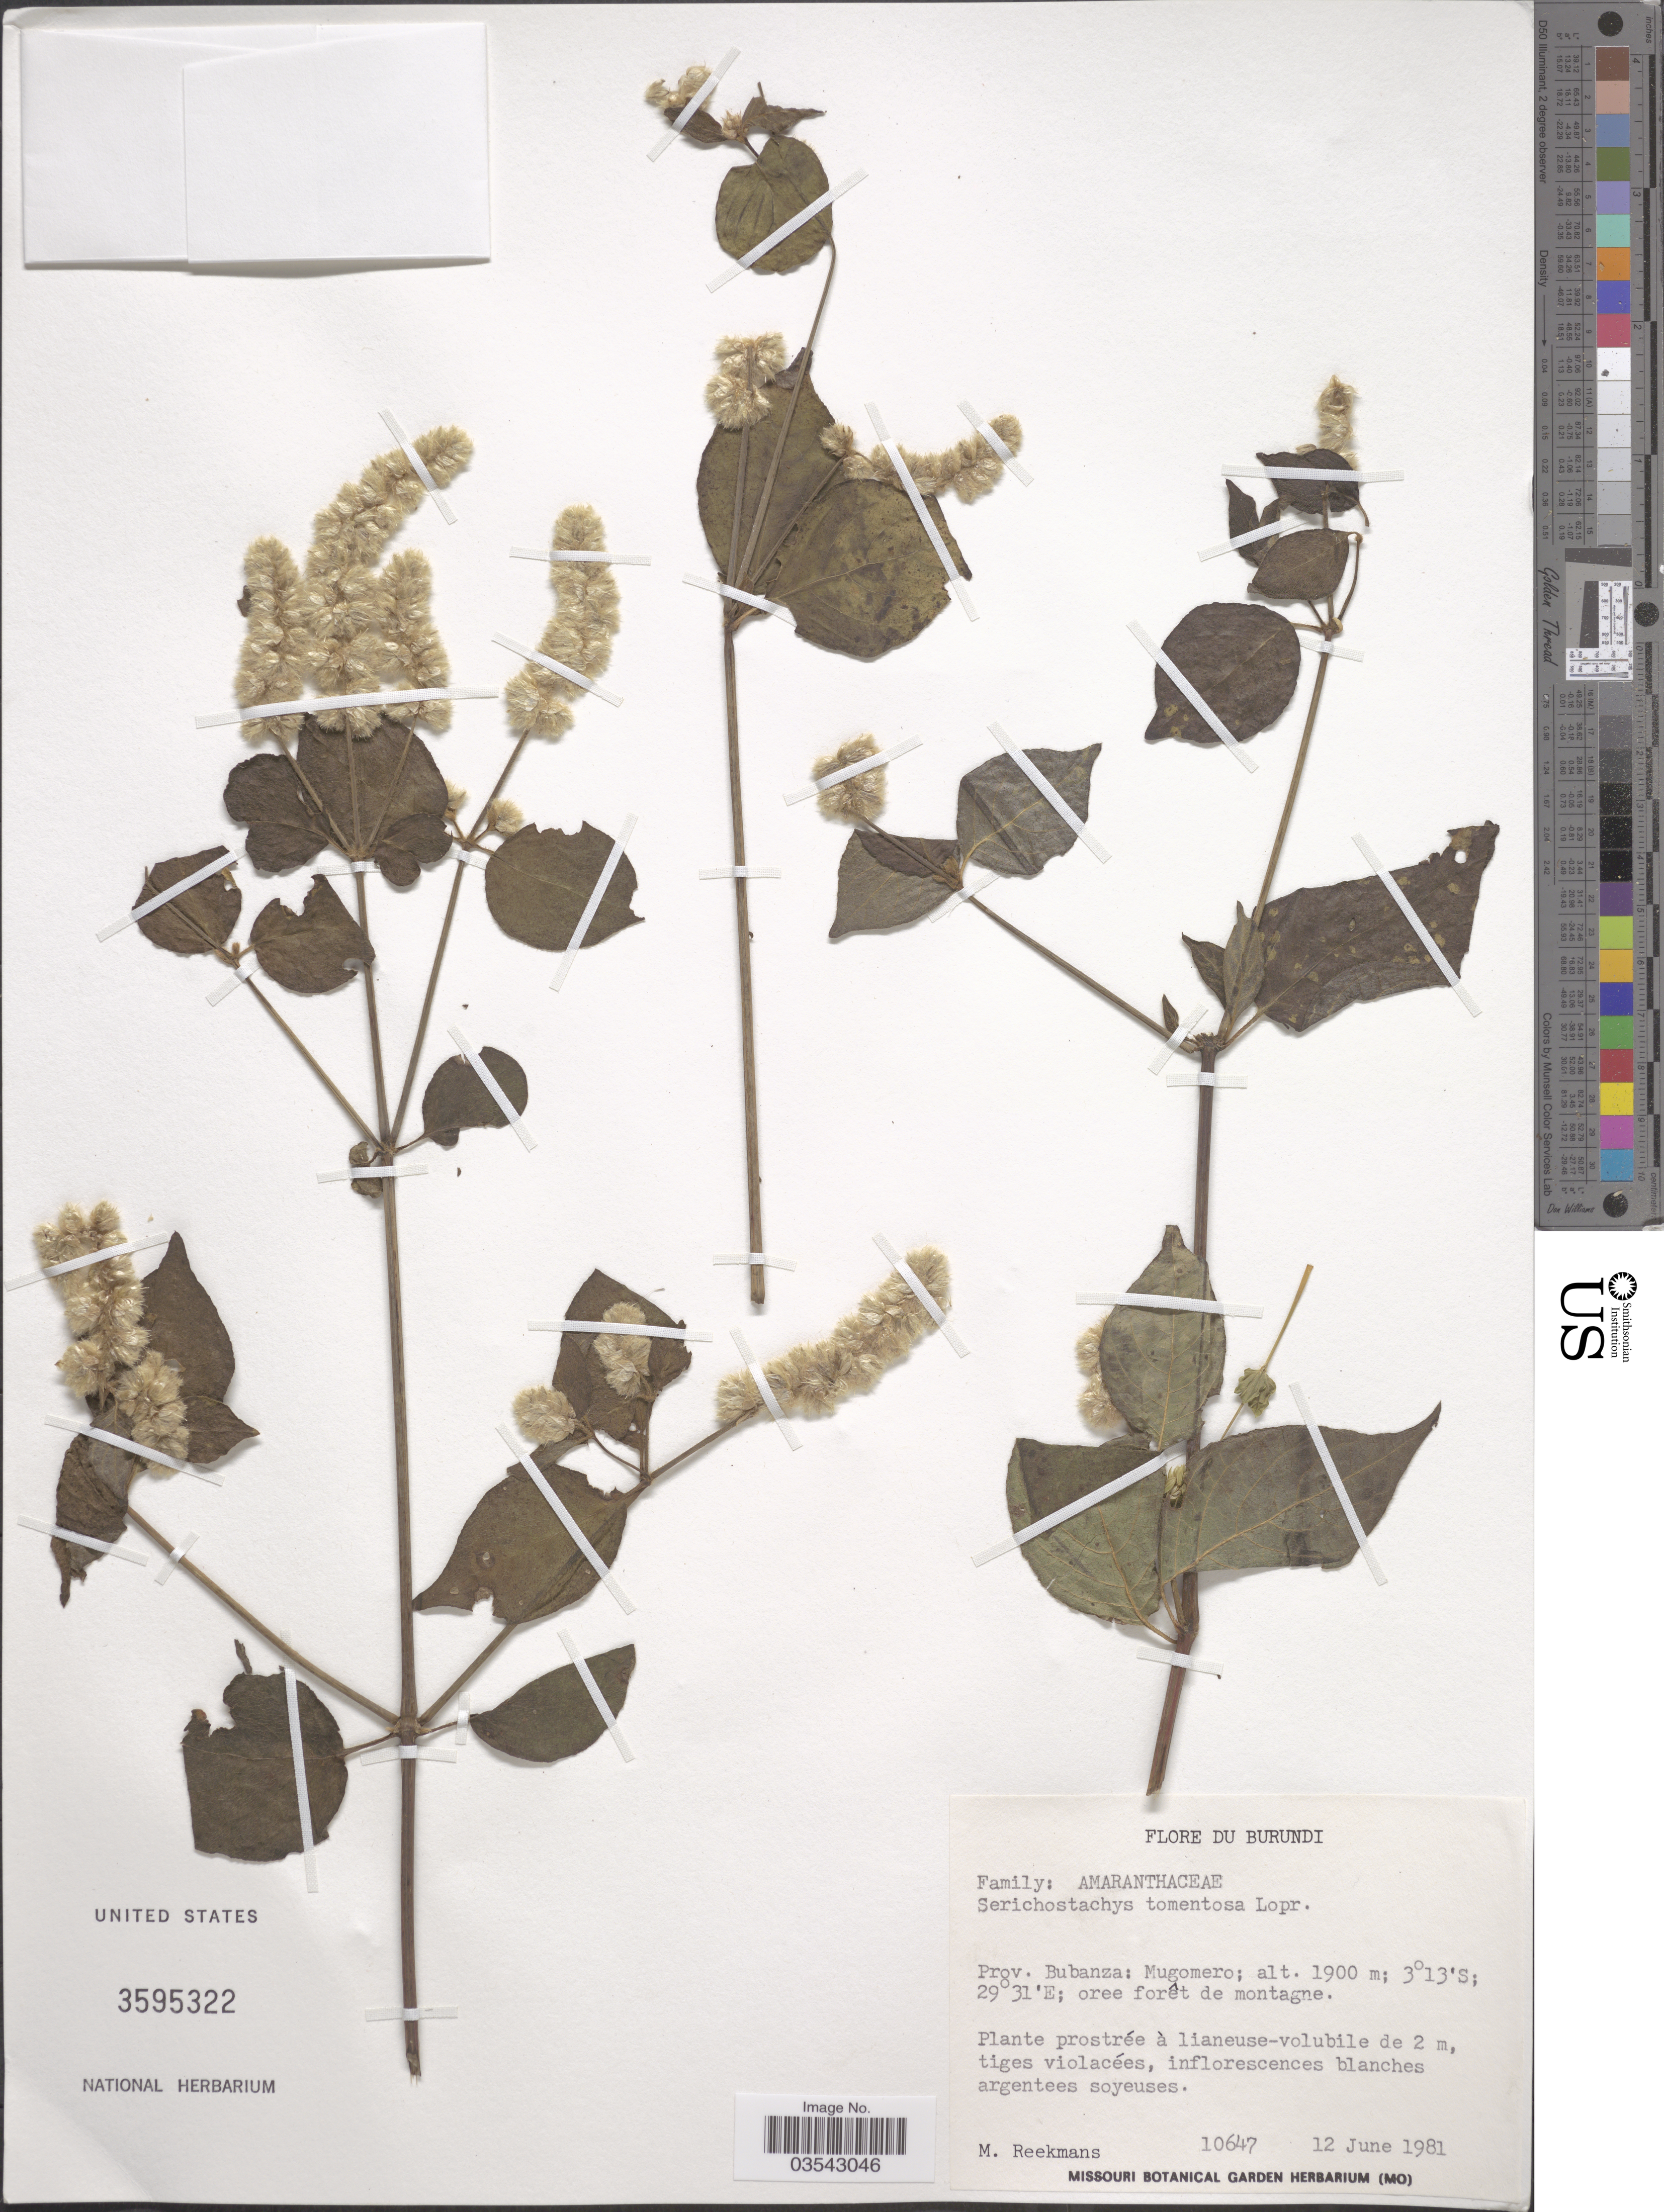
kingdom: Plantae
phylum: Tracheophyta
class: Magnoliopsida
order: Caryophyllales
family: Amaranthaceae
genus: Sericostachys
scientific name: Sericostachys tomentosa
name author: Lopr.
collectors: M. Reekmans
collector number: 10647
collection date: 1981-06-12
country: Burundi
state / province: Bubanza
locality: Mugomero; oree forêt de montagne.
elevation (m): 1900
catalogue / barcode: US 3595322